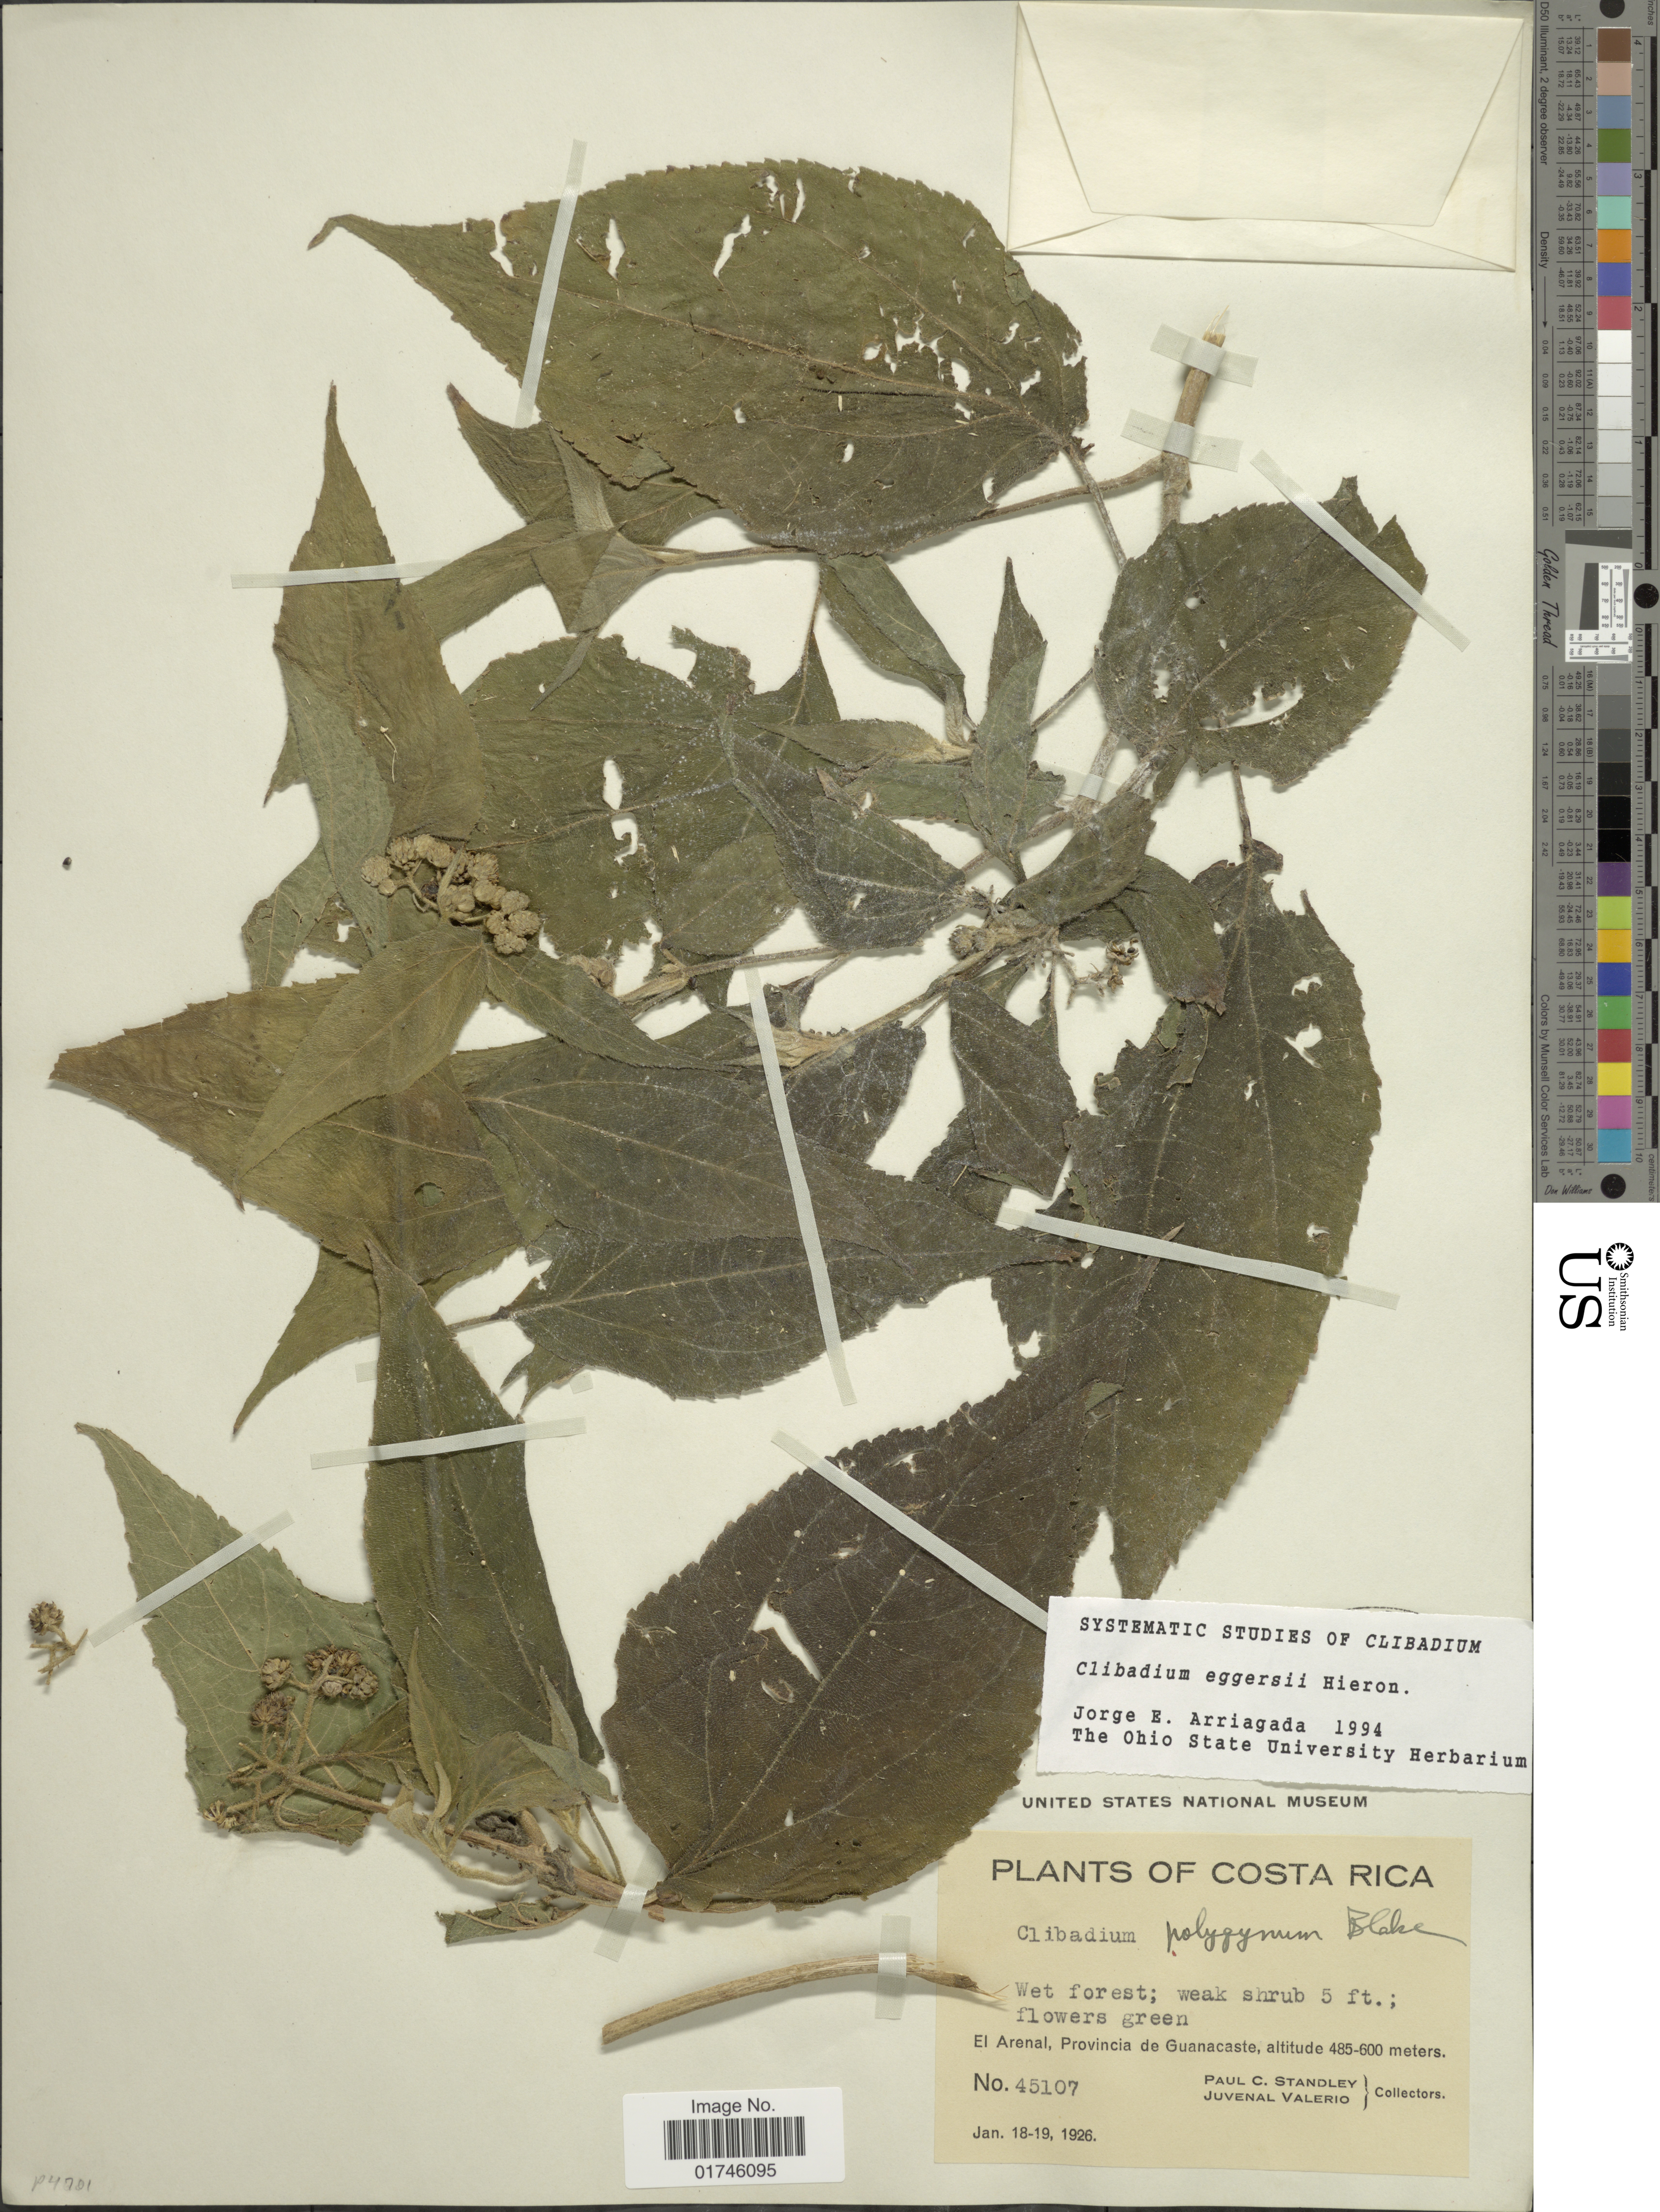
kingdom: Plantae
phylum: Tracheophyta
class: Magnoliopsida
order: Asterales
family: Asteraceae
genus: Clibadium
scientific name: Clibadium eggersii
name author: Hieron.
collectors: P. C. Standley & J. Valerio R.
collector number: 45107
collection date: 1926-01-18/1926-01-19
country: Costa Rica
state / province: Guanacaste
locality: El Arenal, Provincia de Guanacaste.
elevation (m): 485